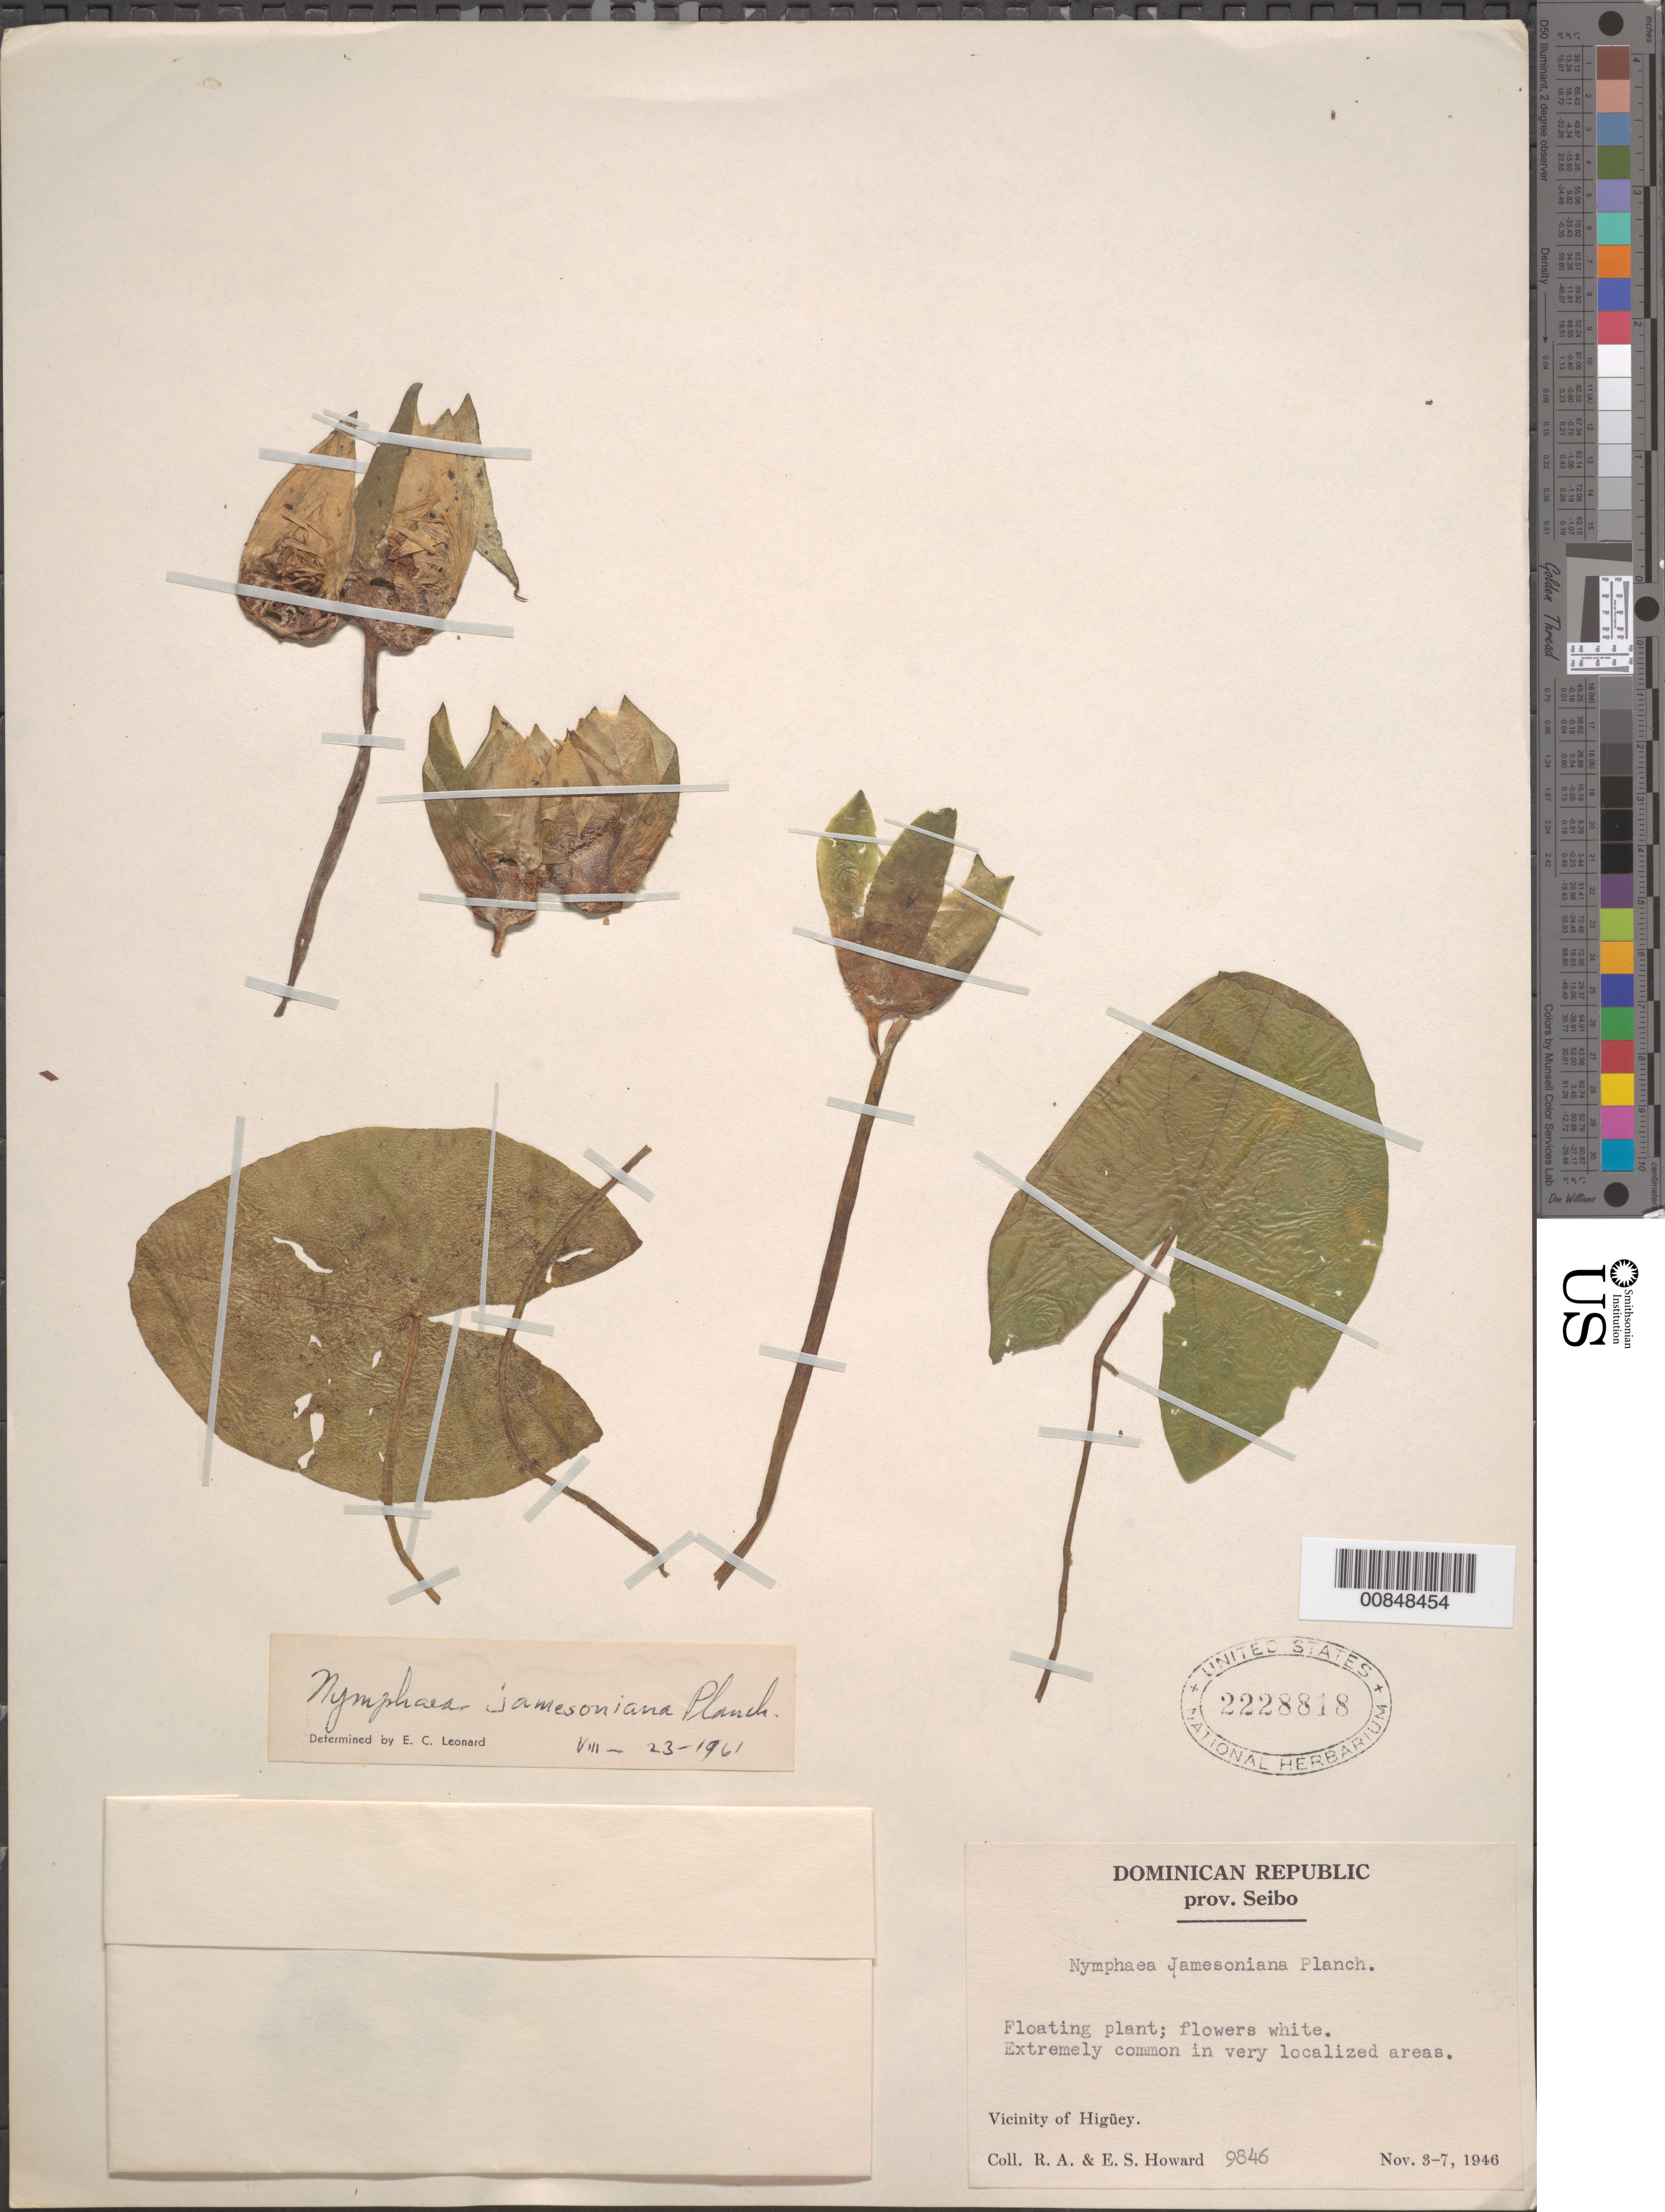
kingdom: Plantae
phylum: Tracheophyta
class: Magnoliopsida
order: Nymphaeales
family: Nymphaeaceae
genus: Nymphaea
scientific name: Nymphaea jamesoniana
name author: Planch.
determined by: Leonard, Emery C., (US)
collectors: R. A. Howard & E. S. Howard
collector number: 9846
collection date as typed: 03 Nov 1946 to 07 Nov 1946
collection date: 1946-11-03/1946-11-07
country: Dominican Republic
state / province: El Seibo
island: Hispaniola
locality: Vicinity of Higüey.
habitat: Floating plant.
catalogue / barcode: US 2228818